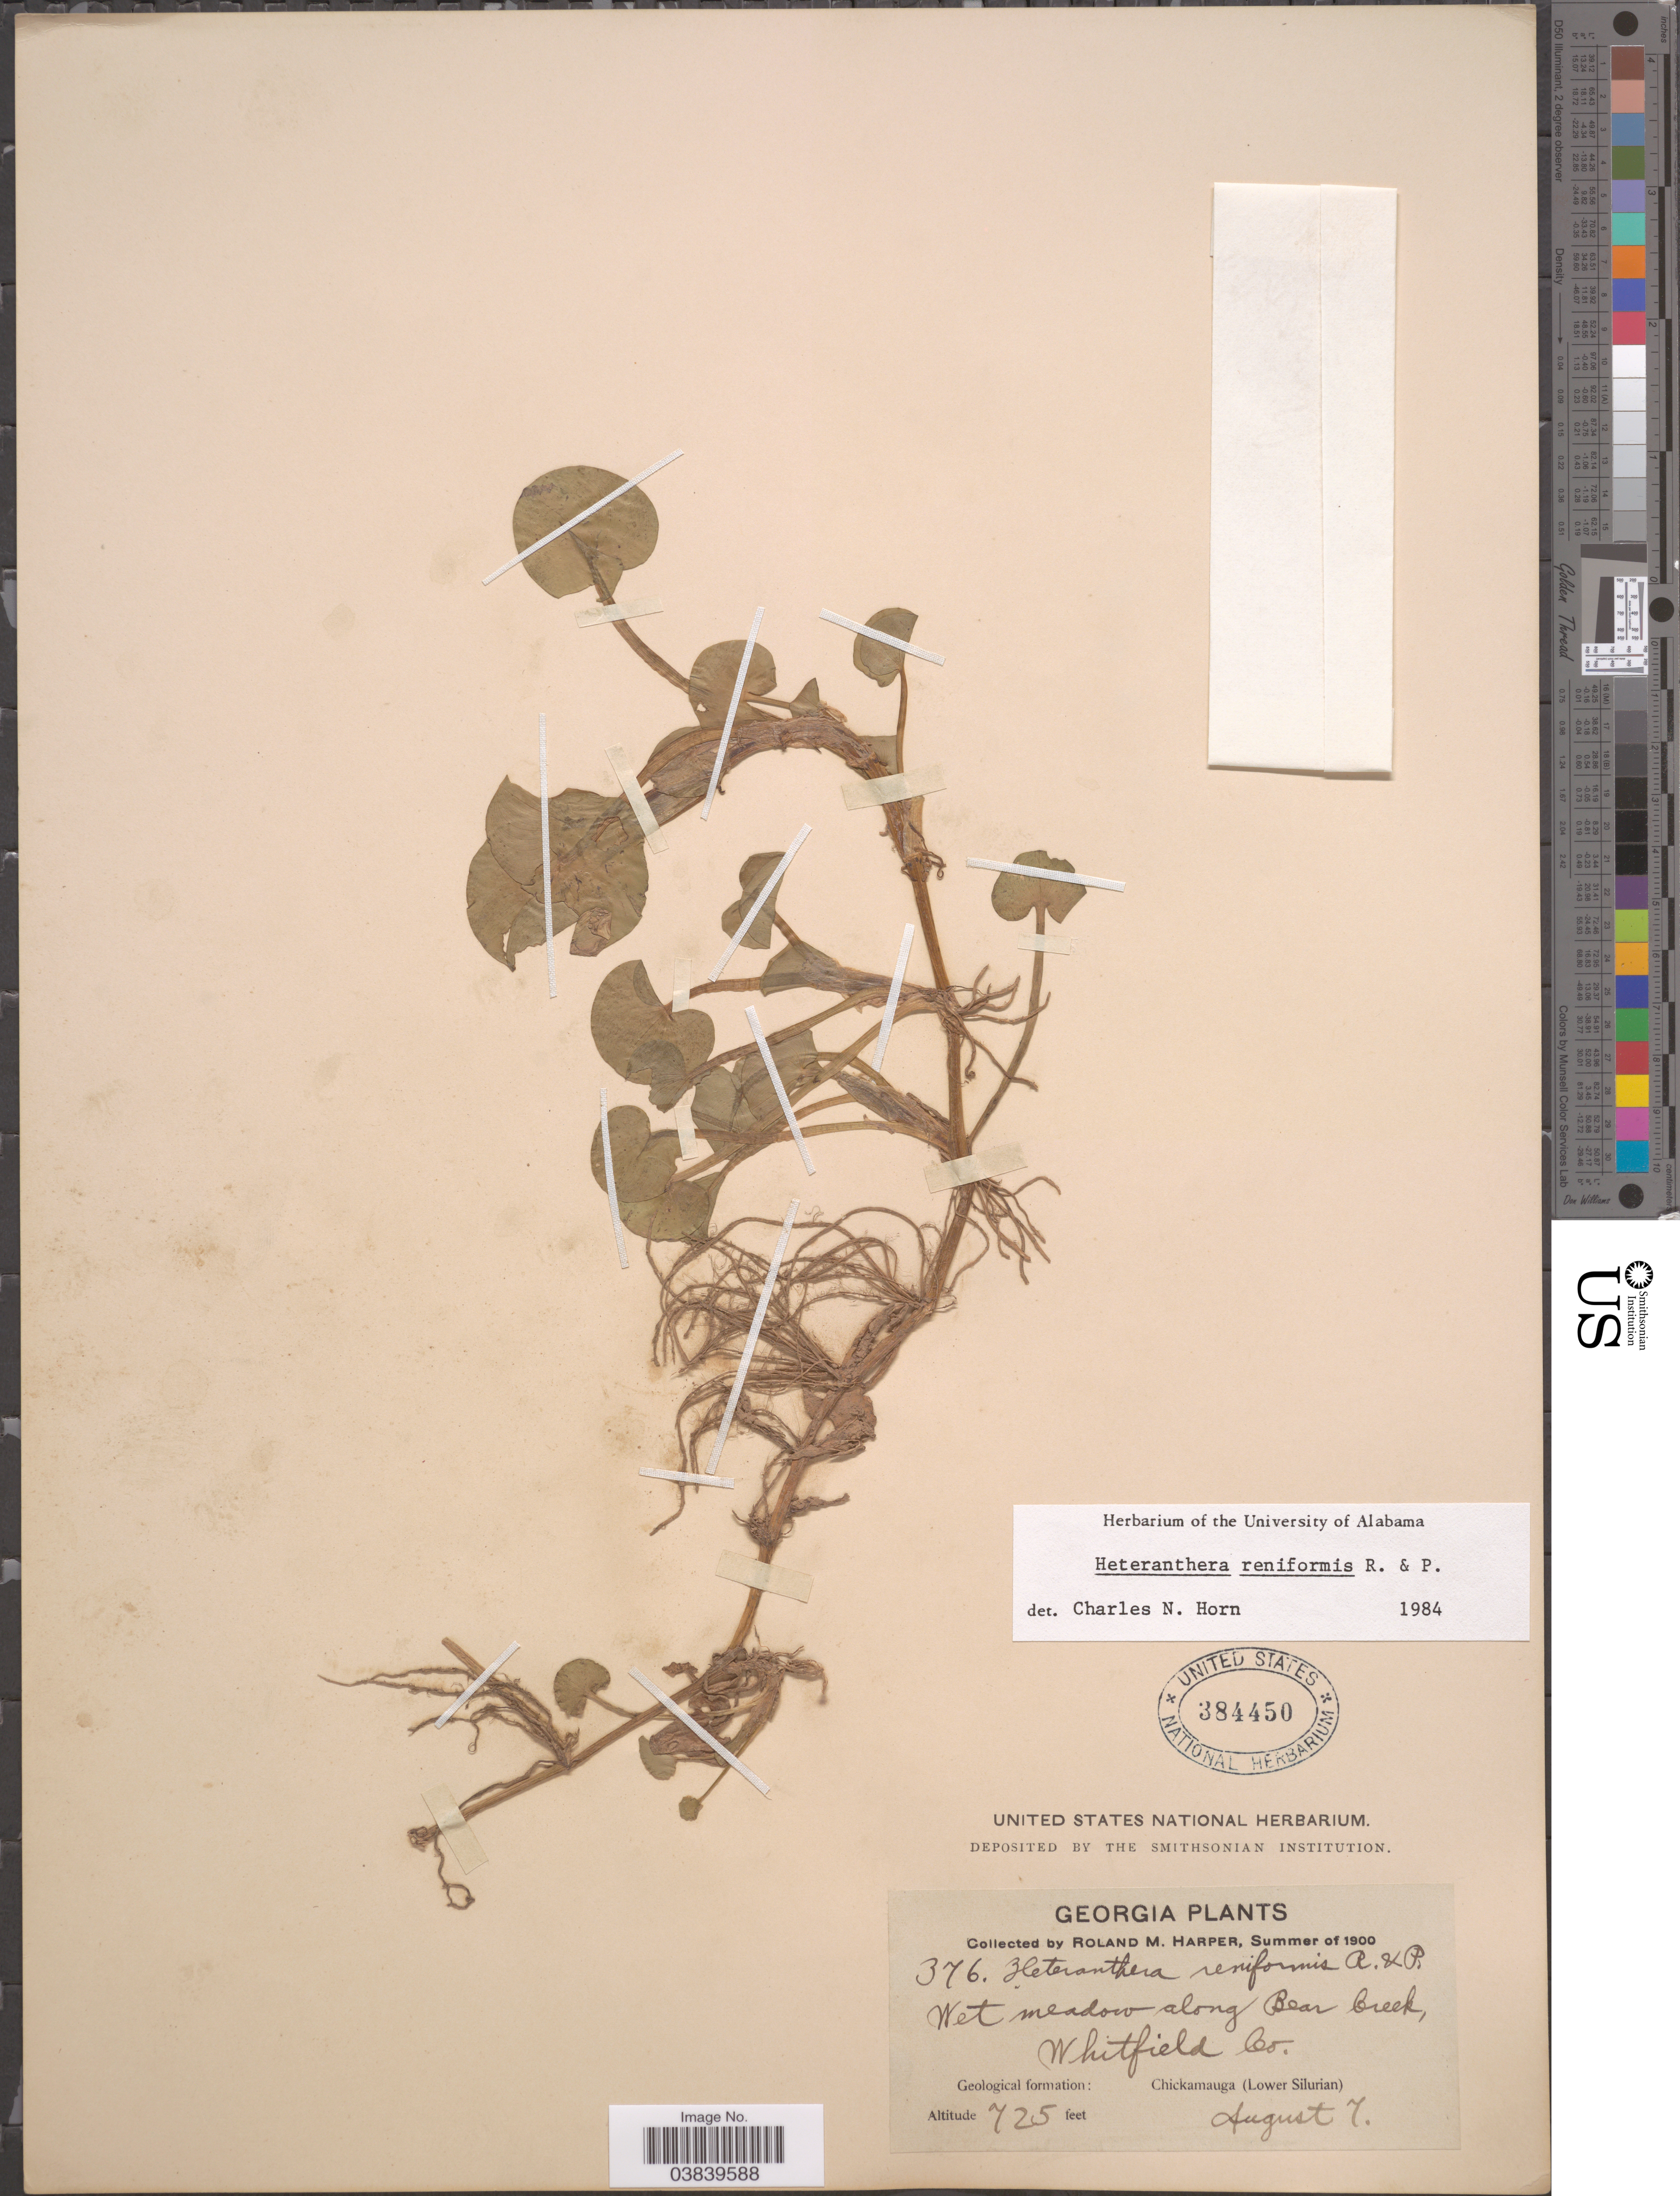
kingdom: Plantae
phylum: Tracheophyta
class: Liliopsida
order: Commelinales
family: Pontederiaceae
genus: Heteranthera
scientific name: Heteranthera reniformis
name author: Ruiz & Pav.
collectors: R. M. Harper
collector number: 376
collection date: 1900-08-07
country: United States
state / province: Georgia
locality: Wet meadow along Bear Creek, Whitfield Co. Geological formation: Chikamauga (Lower Silurian).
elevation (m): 221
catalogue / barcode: US 384450